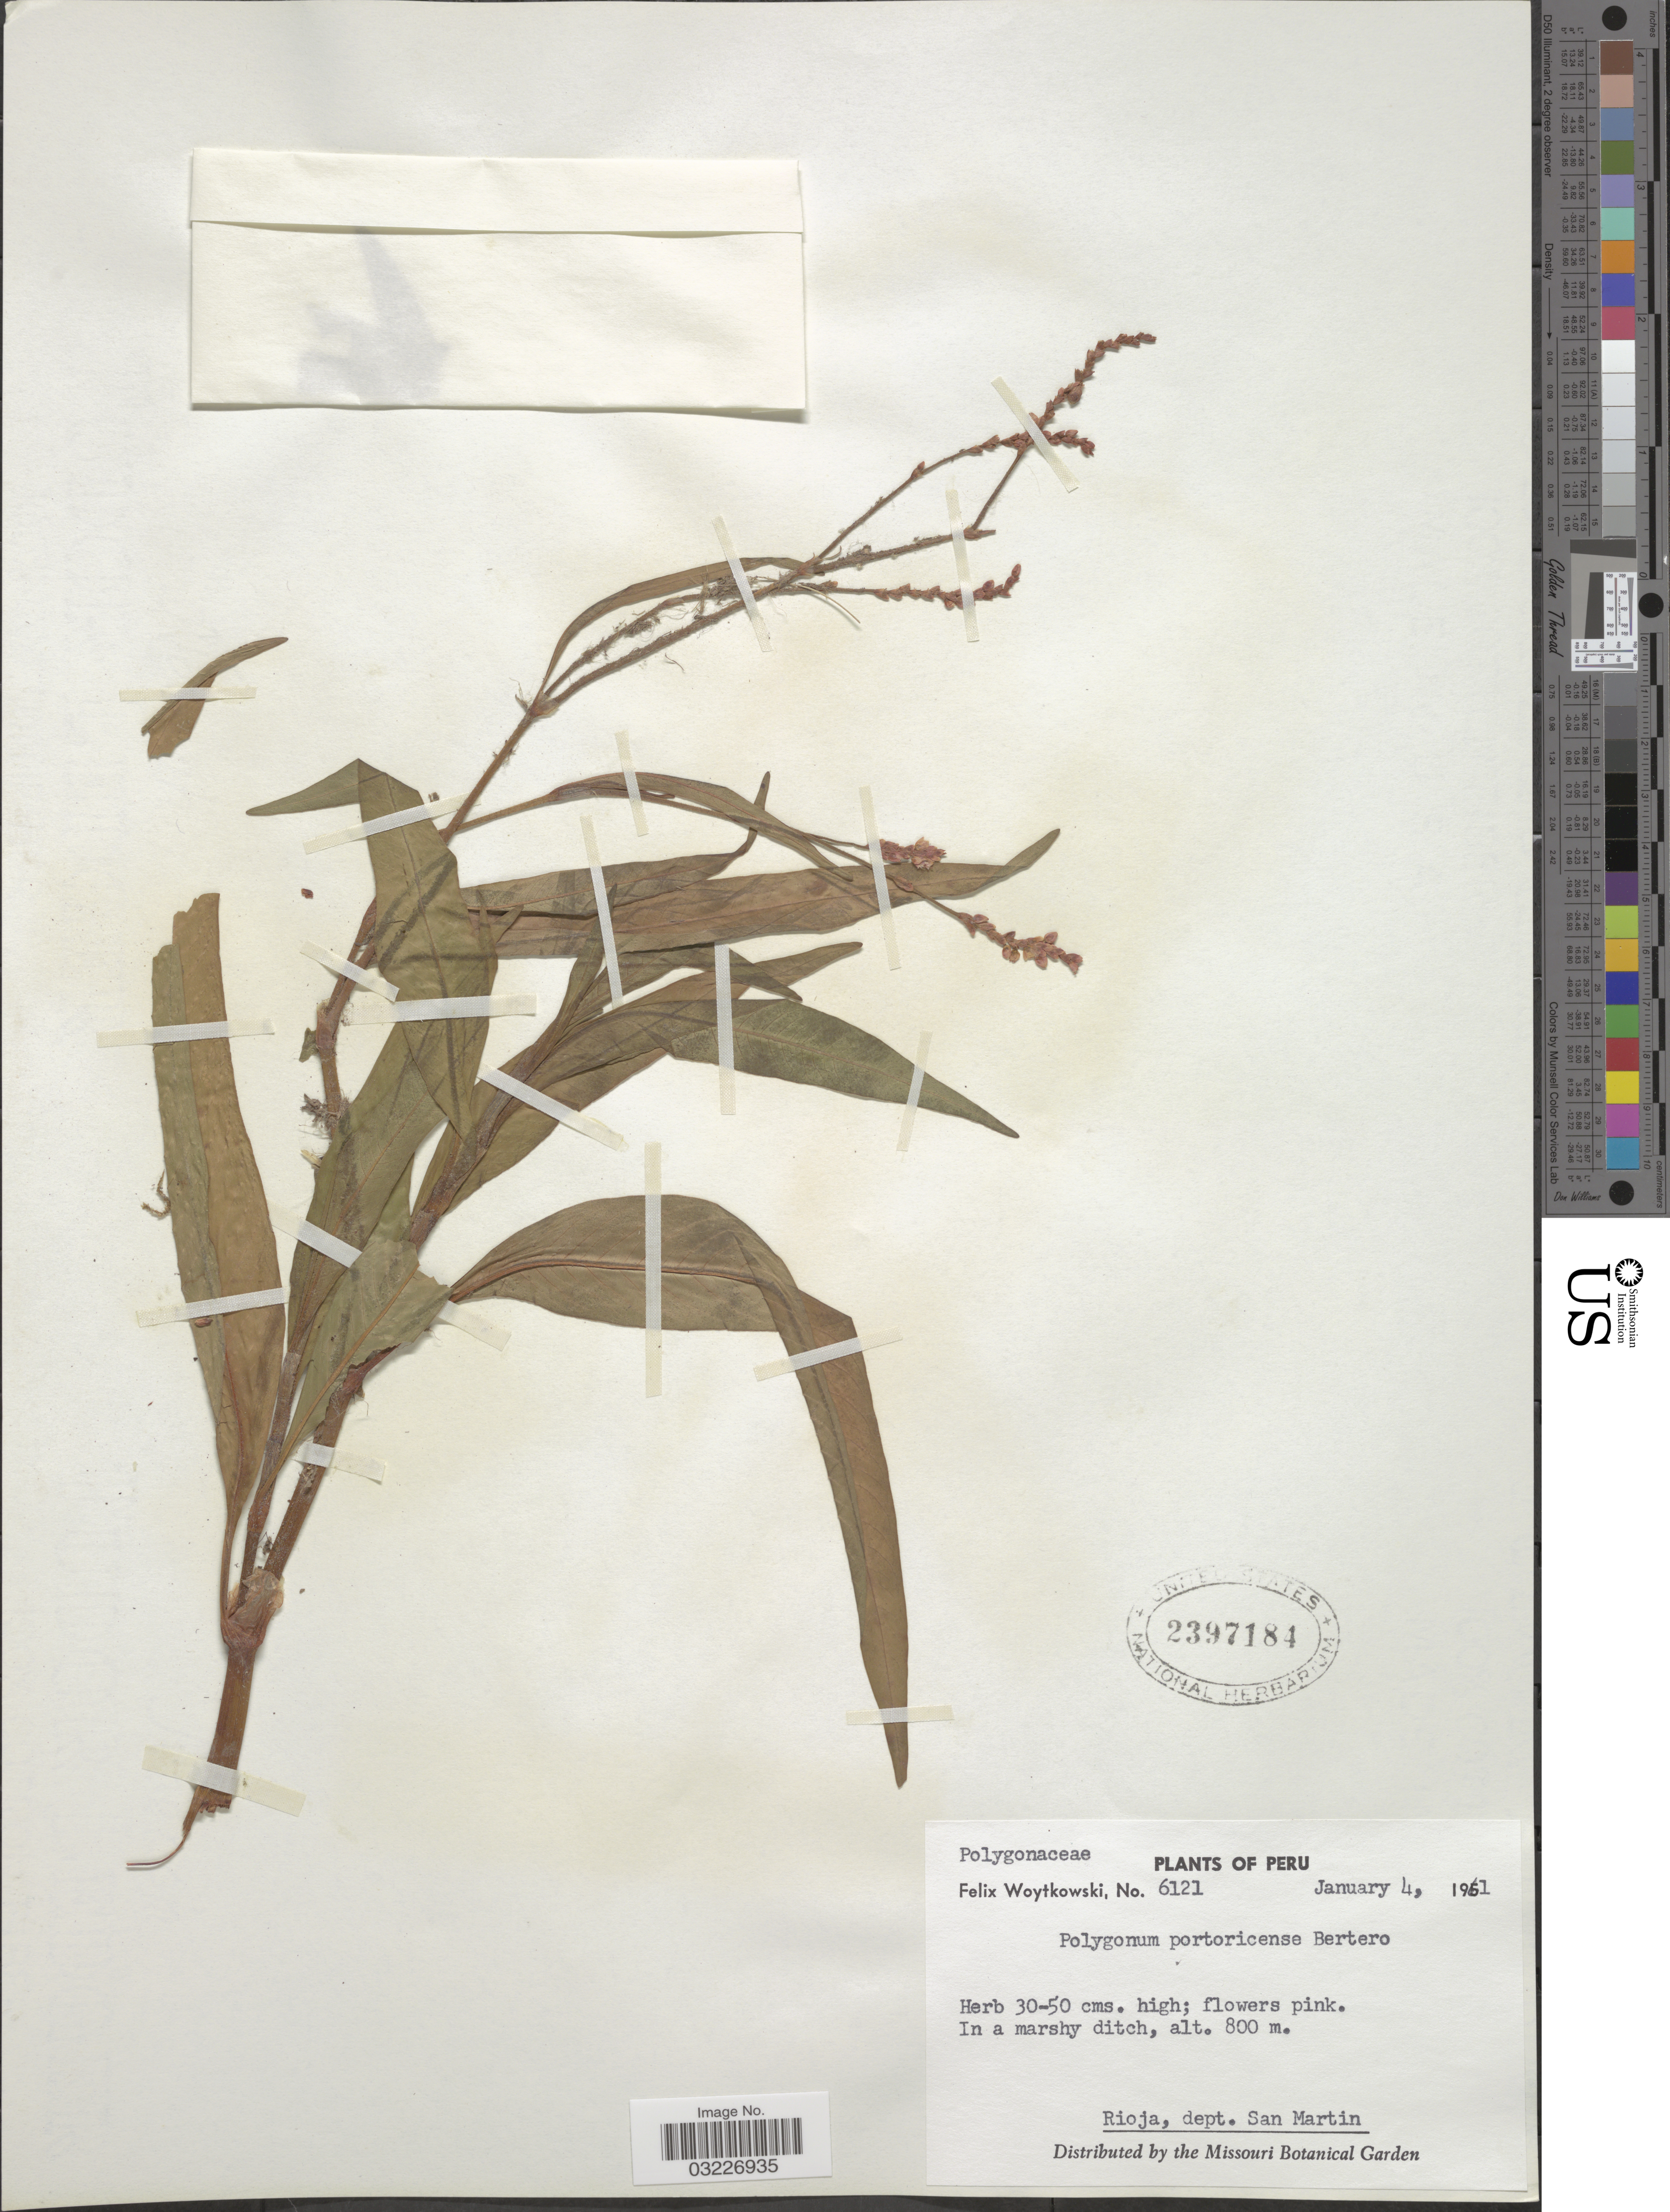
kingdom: Plantae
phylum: Tracheophyta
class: Magnoliopsida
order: Caryophyllales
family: Polygonaceae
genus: Polygonum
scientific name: Polygonum portoricense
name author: Bertero ex Endl.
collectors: F. Woytkowski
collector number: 6121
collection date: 1961-01-04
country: Peru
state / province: San Martín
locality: Rioja, dept. San Martin.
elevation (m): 800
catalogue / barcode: US 2397184